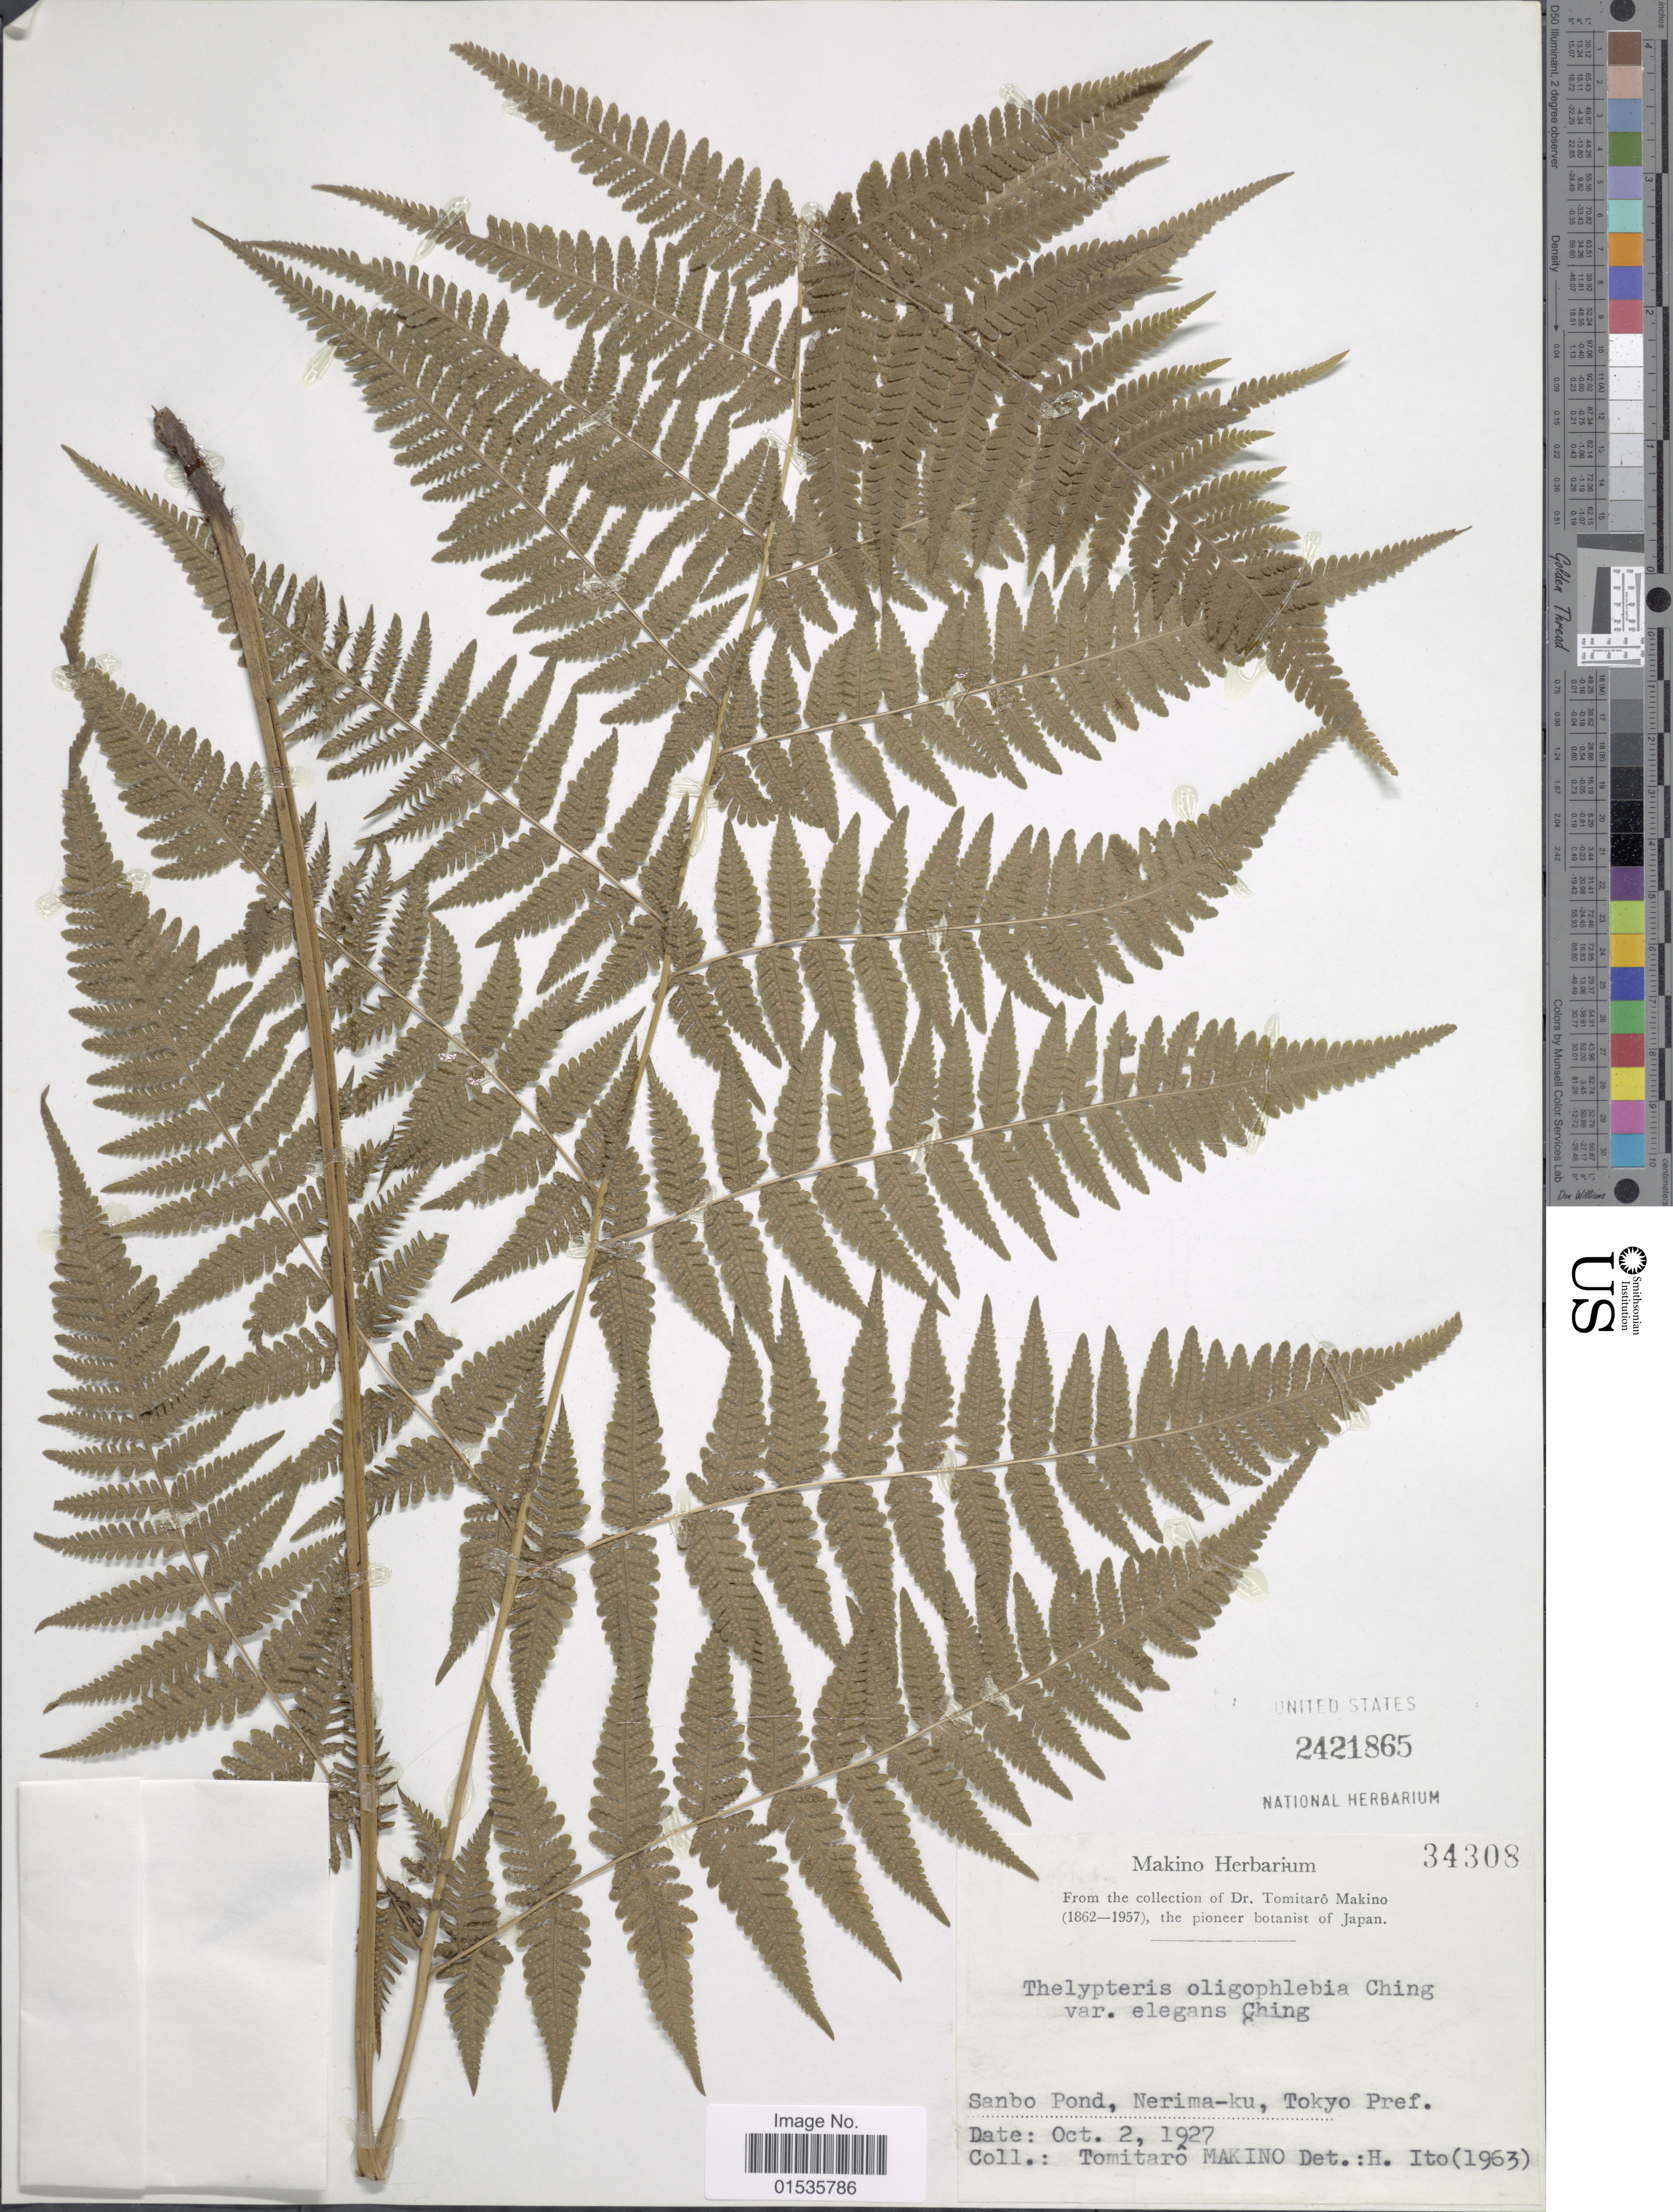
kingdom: Plantae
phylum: Tracheophyta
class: Polypodiopsida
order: Polypodiales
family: Thelypteridaceae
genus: Macrothelypteris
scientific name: Macrothelypteris oligophlebia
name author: (Baker) Ching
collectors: T. Makino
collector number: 34308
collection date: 1927-10-02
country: Japan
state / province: Tokyo, Federal City of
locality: Sanbo-Pond, Nerima-ku, Tokyo Pref.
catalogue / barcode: US 2421865